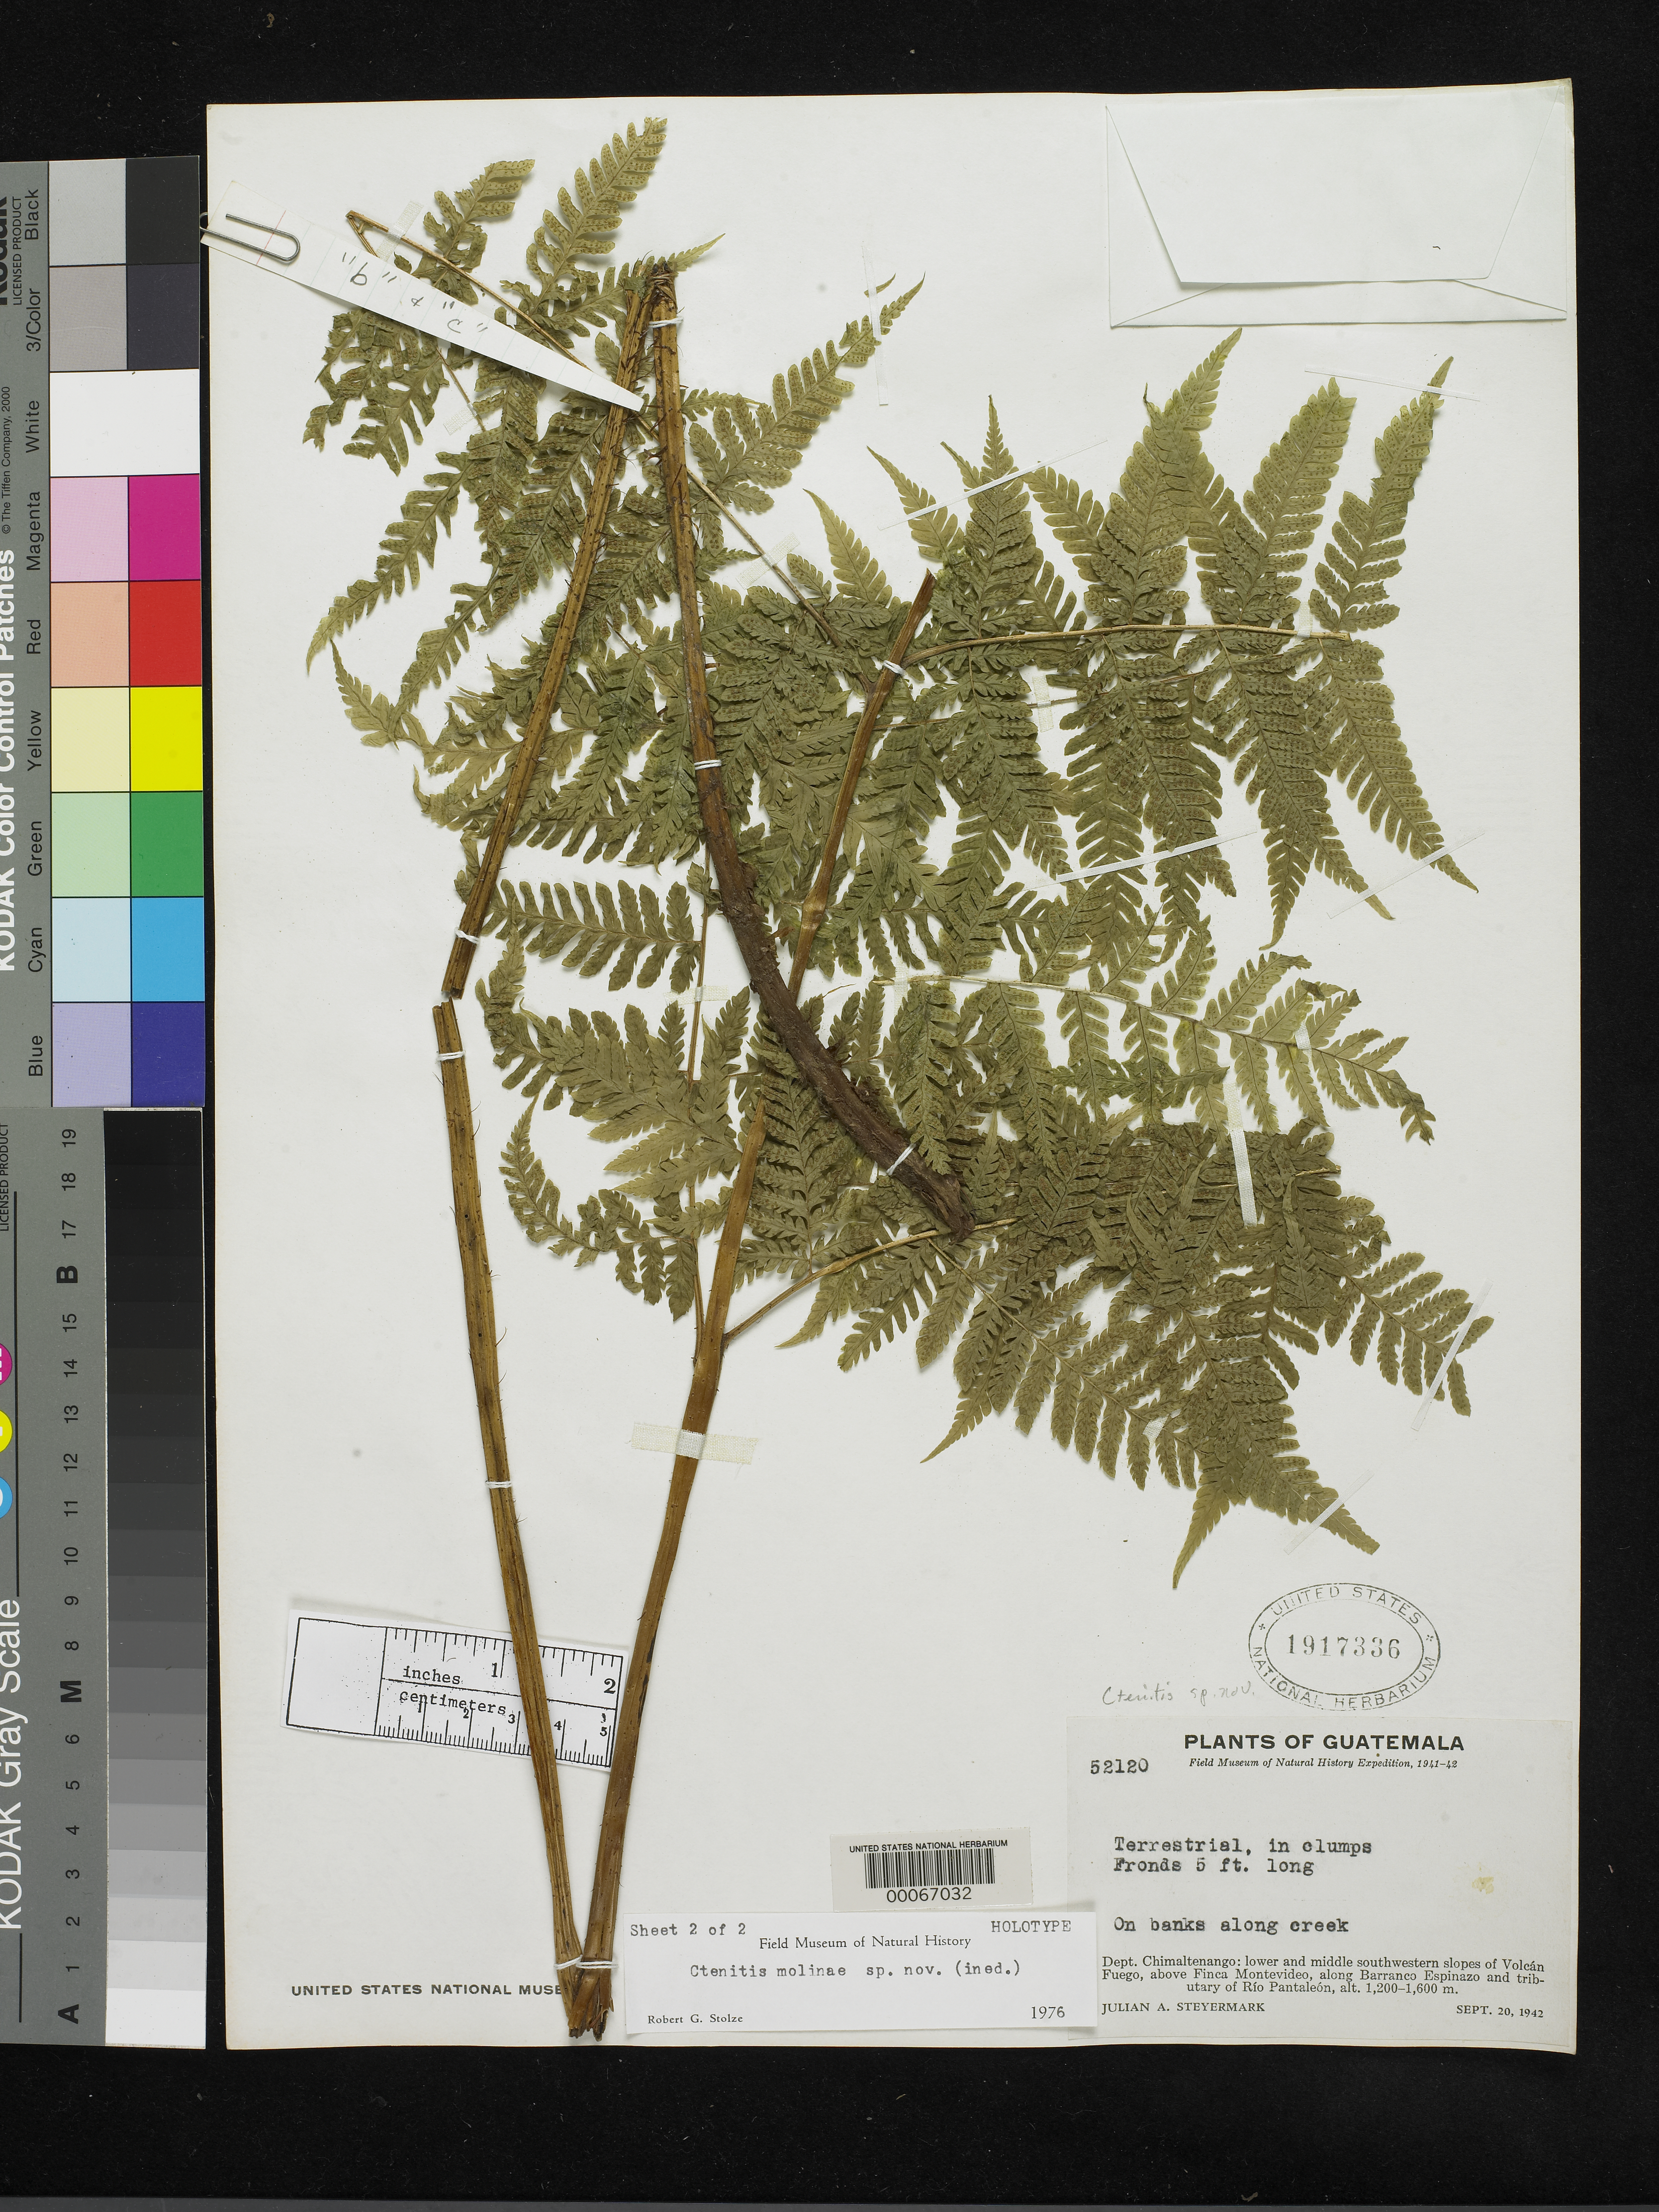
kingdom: Plantae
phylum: Tracheophyta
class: Polypodiopsida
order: Polypodiales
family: Dryopteridaceae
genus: Ctenitis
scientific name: Ctenitis molinae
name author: Stolze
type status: Holotype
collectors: J. Steyermark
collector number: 52120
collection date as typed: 20 Sep 1942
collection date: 1942-09-20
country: Guatemala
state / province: Chimaltenango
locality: Volcan Fuego, above Finca Montevideo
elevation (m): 1200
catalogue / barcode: US 1917336